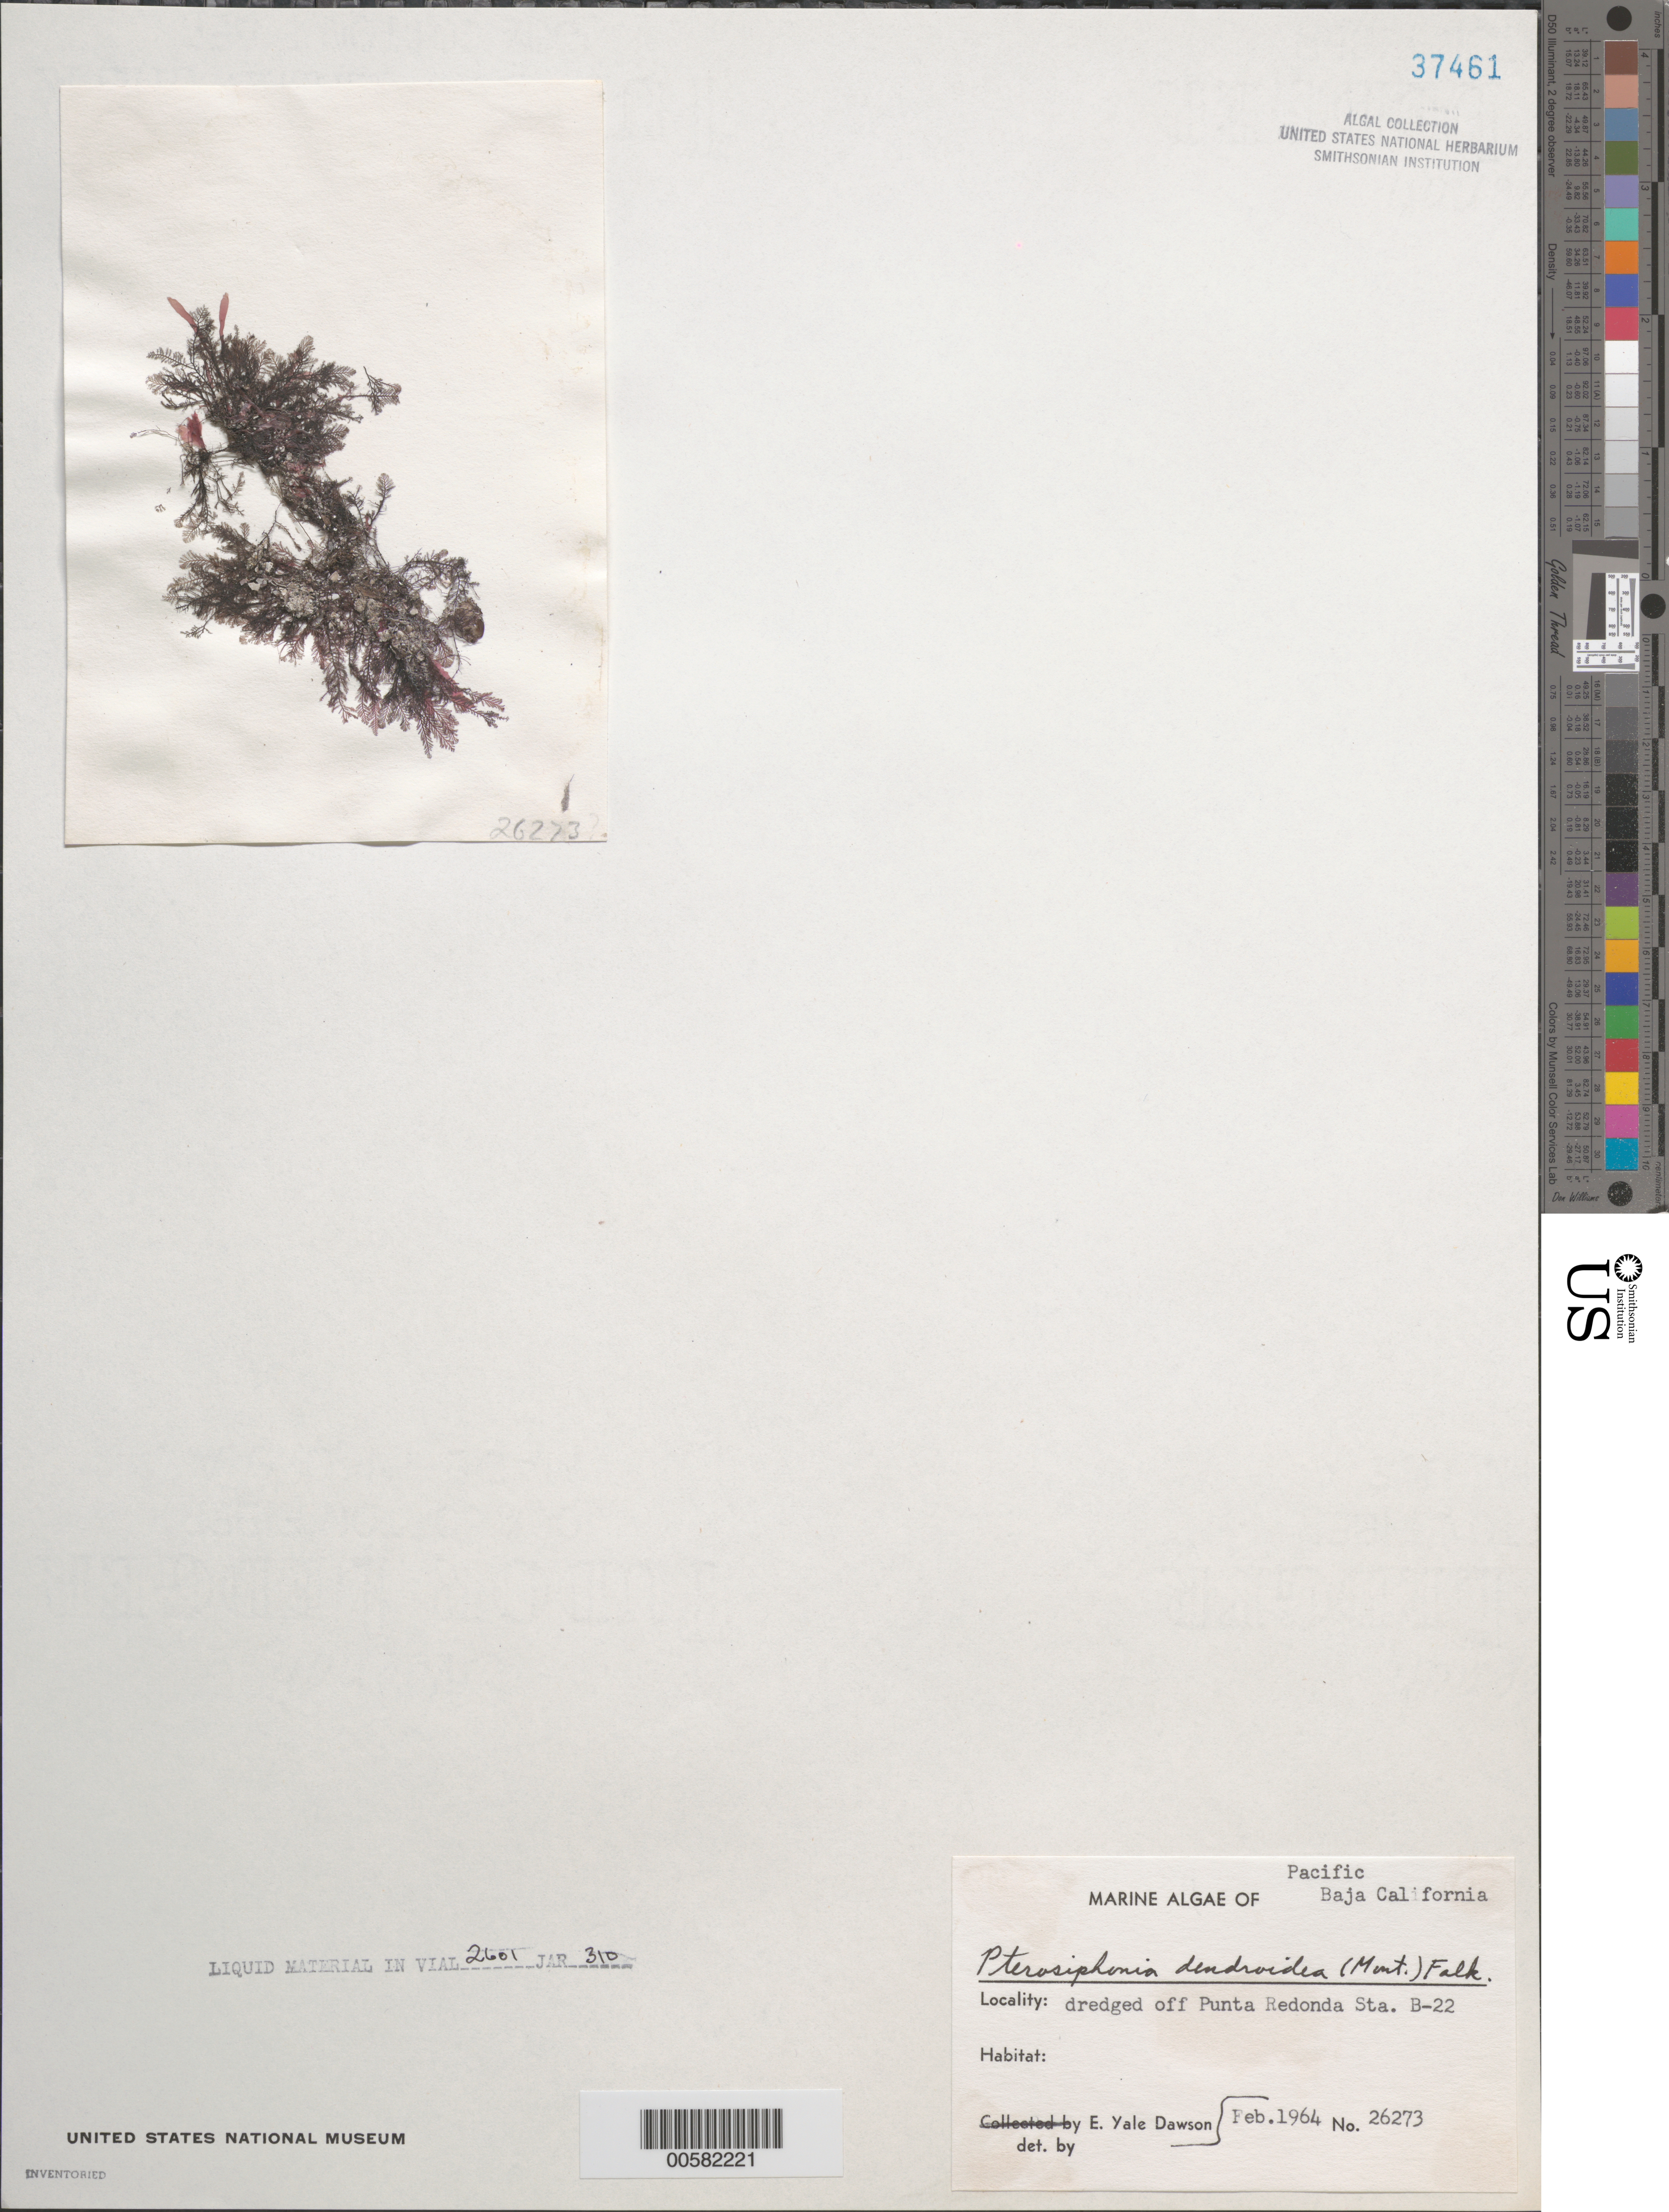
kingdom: Plantae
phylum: Rhodophyta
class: Florideophyceae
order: Ceramiales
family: Rhodomelaceae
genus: Symphyocladiella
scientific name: Symphyocladiella dendroidea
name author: (Montagne) Bustamante et al.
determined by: Algae name updating Project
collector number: EYD 26273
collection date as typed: Feb 1964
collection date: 1964-02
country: Mexico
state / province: Baja California Sur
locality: Off Punta Redondo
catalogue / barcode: US 37461